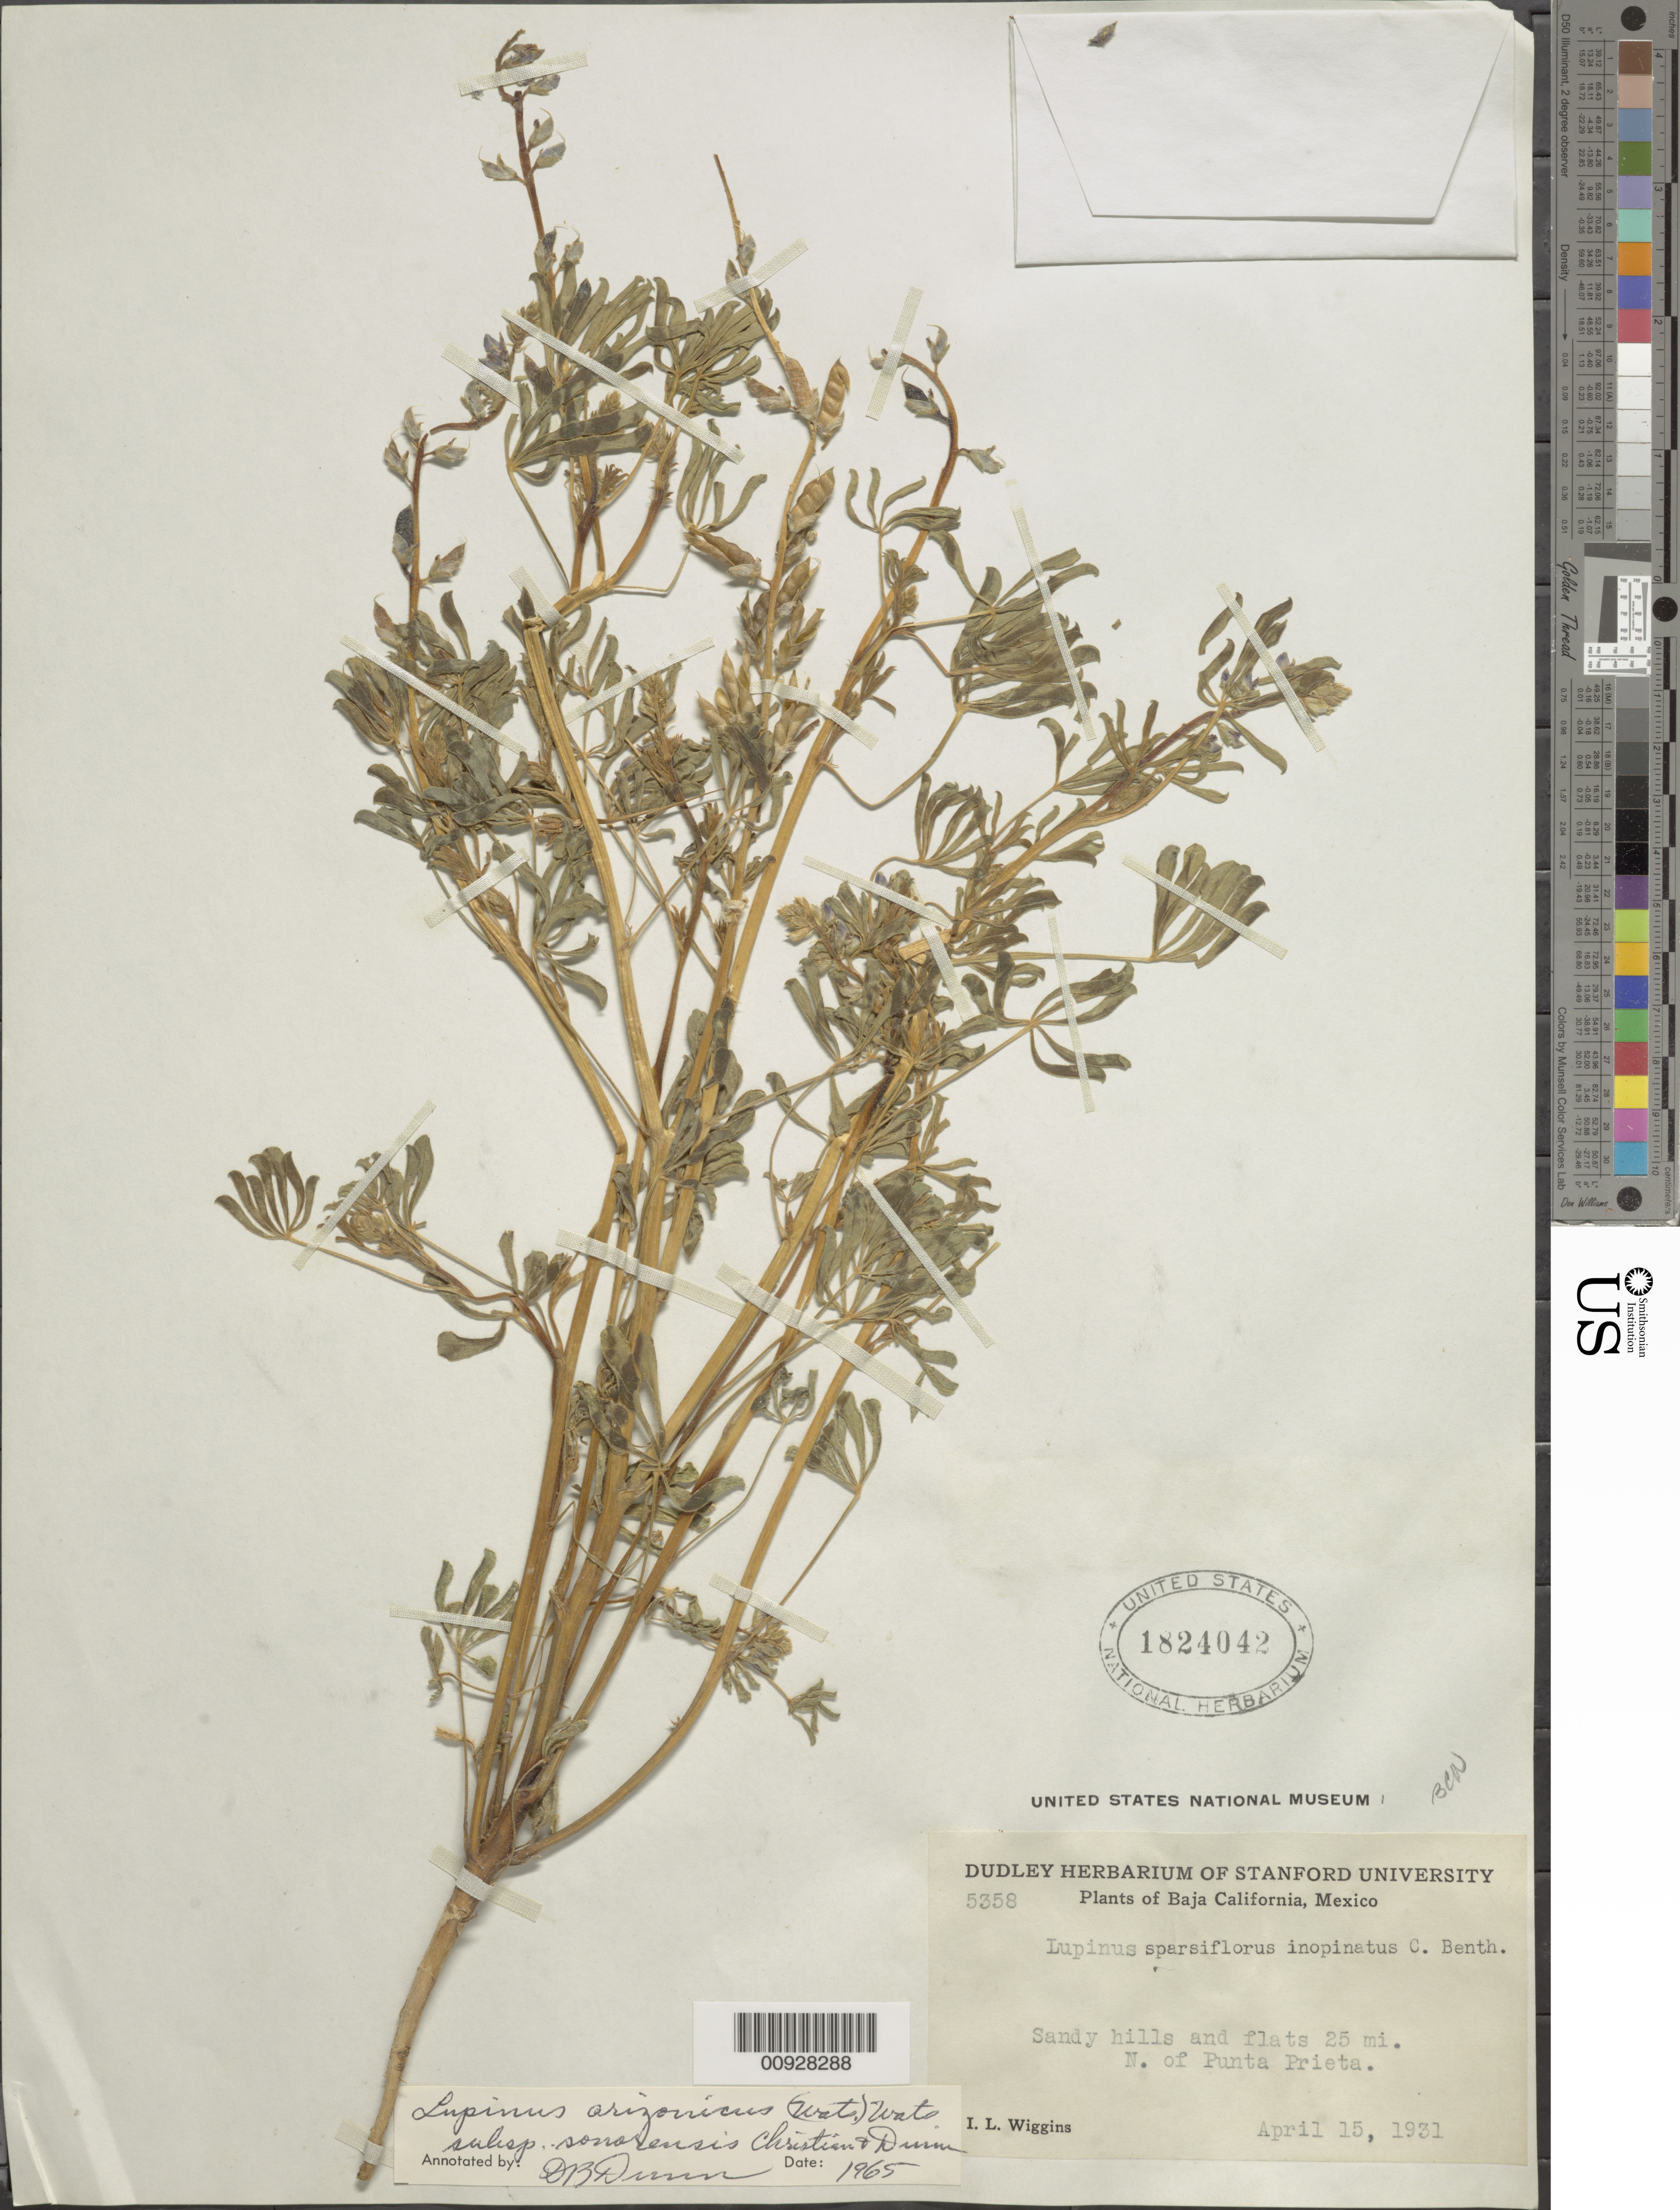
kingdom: Plantae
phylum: Tracheophyta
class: Magnoliopsida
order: Fabales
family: Fabaceae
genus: Lupinus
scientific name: Lupinus arizonicus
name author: (S. Watson) S. Watson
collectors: I. L. Wiggins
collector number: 5358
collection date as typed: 15 Apr 1931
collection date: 1931-04-15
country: Mexico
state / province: Baja California Norte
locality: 25 mi. N of Punta Prieta.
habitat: Sandy hills and flats.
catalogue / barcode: US 1824042